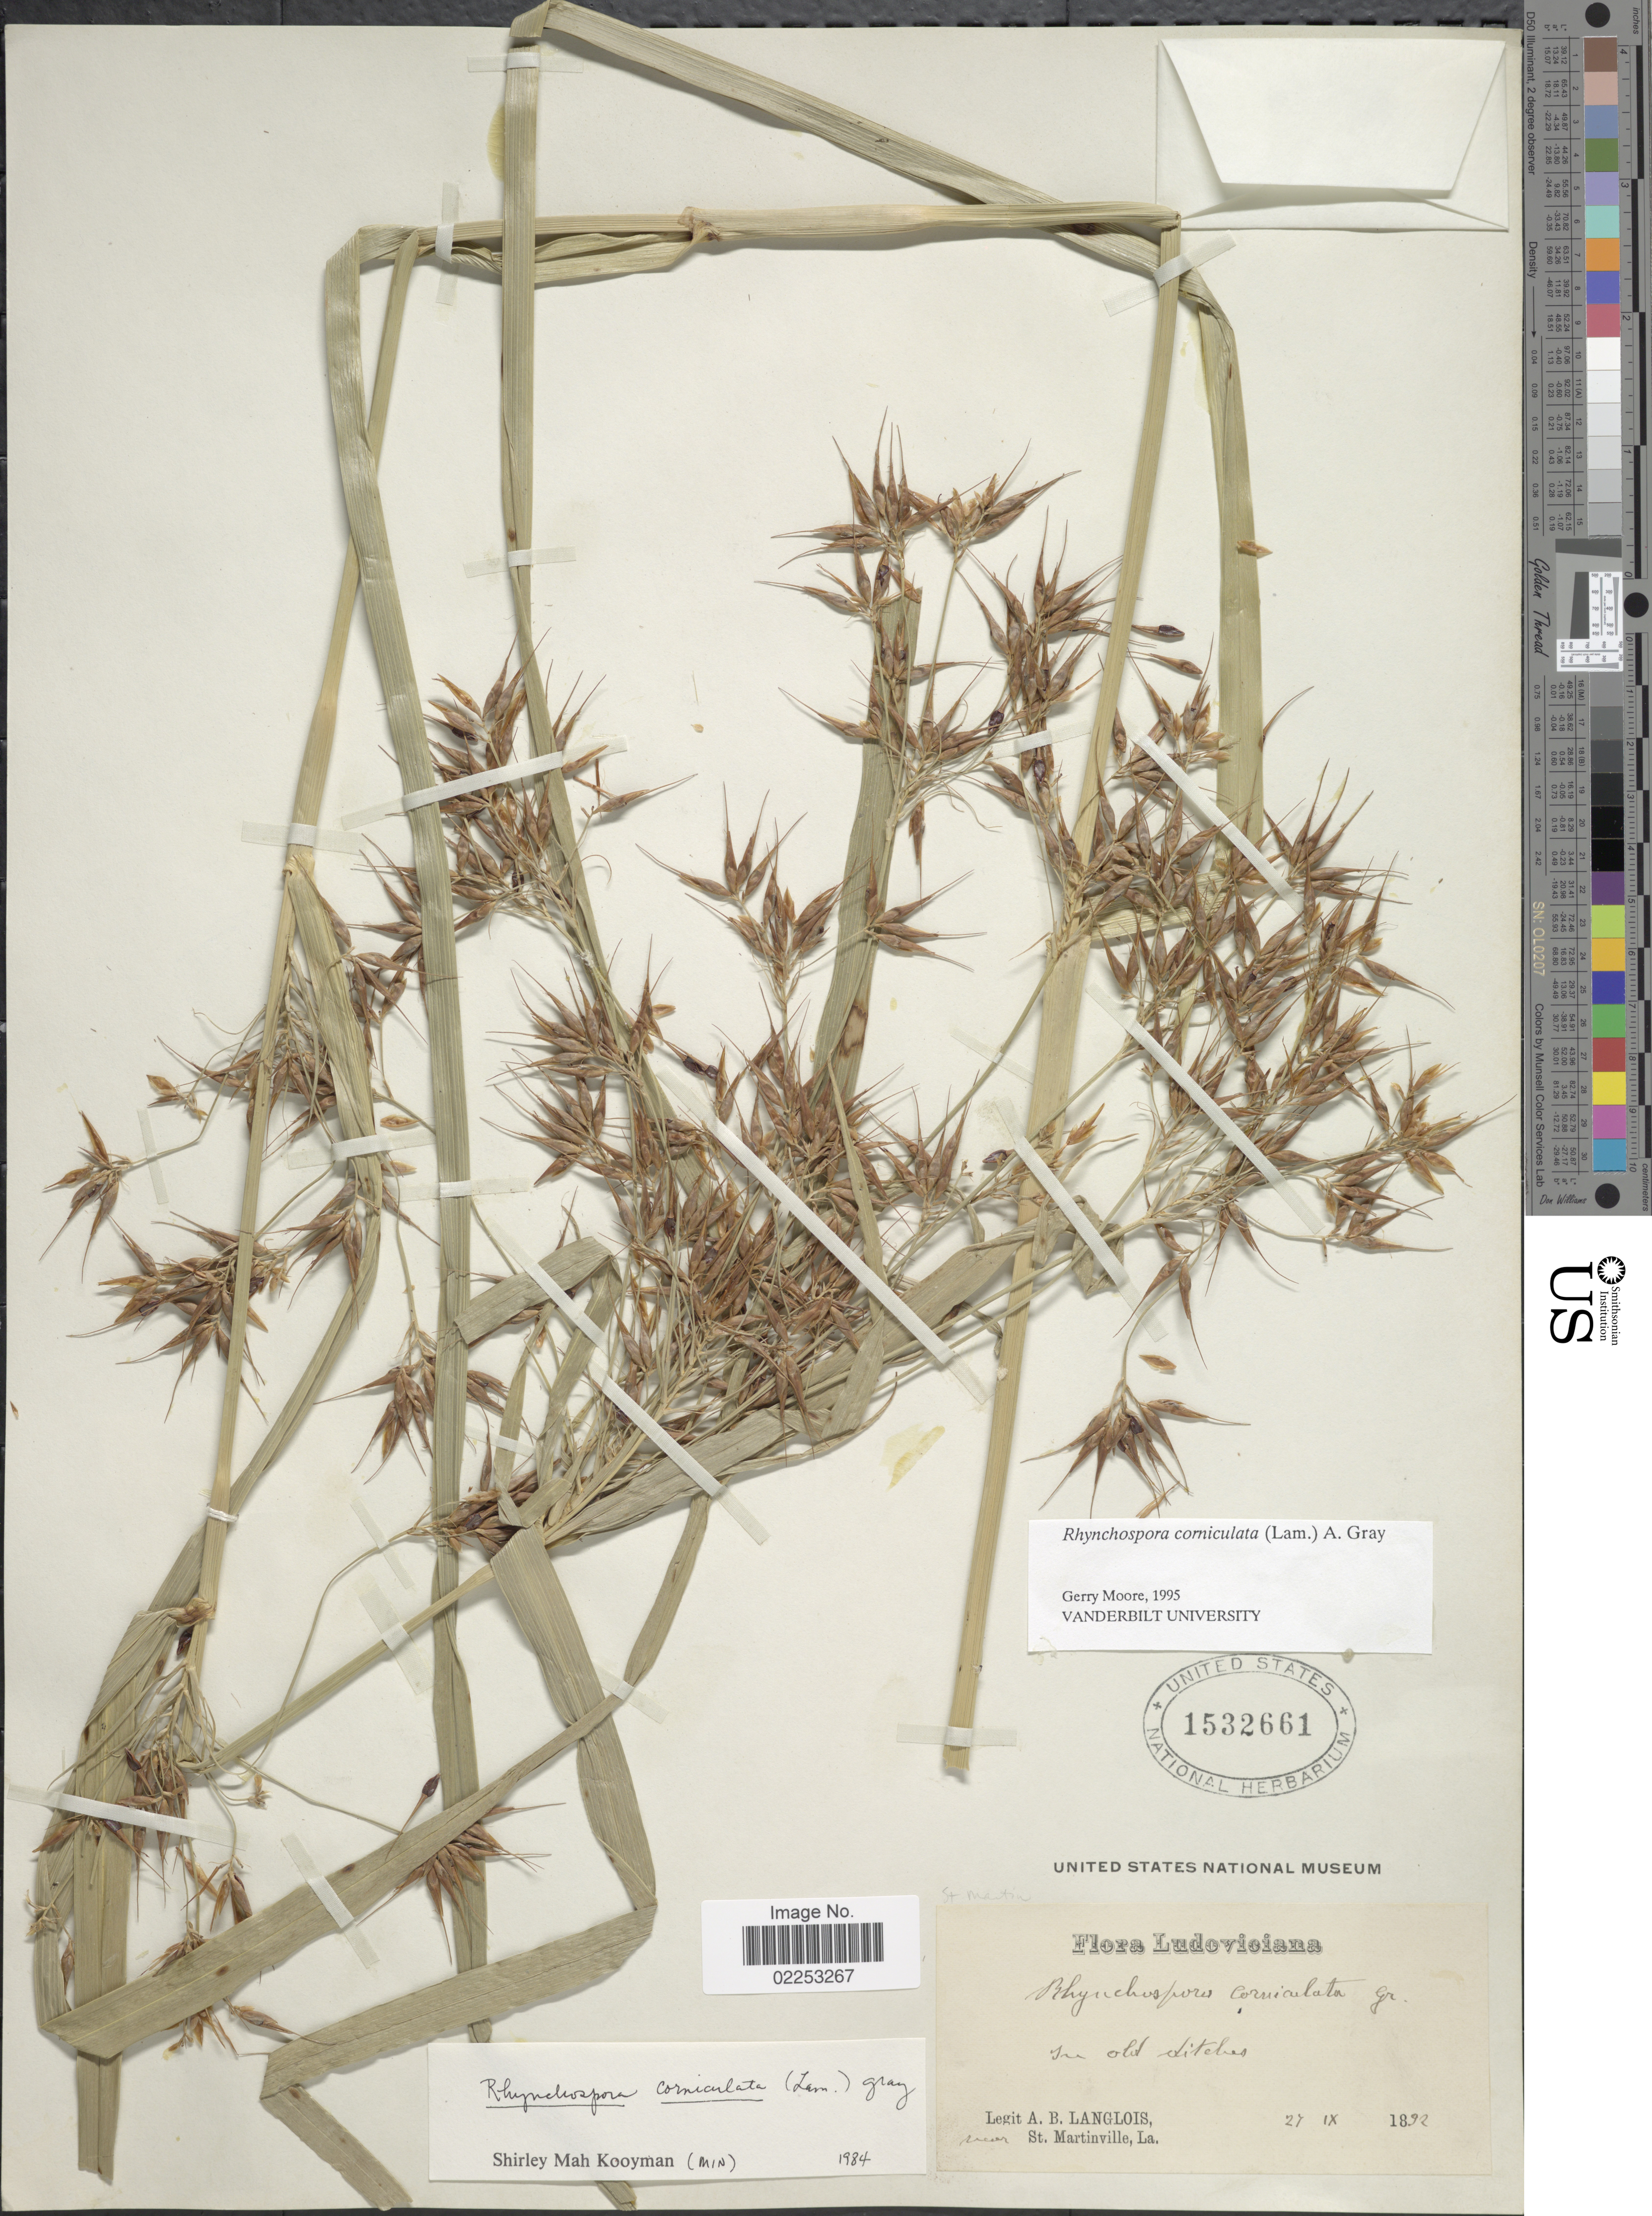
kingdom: Plantae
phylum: Tracheophyta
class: Liliopsida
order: Poales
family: Cyperaceae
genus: Rhynchospora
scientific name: Rhynchospora corniculata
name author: (Lam.) A. Gray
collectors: A. Langlois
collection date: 1892-09-27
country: United States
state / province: Louisiana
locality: Ludoviciana. near St. Martinsville. St. Martin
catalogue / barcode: US 1532661